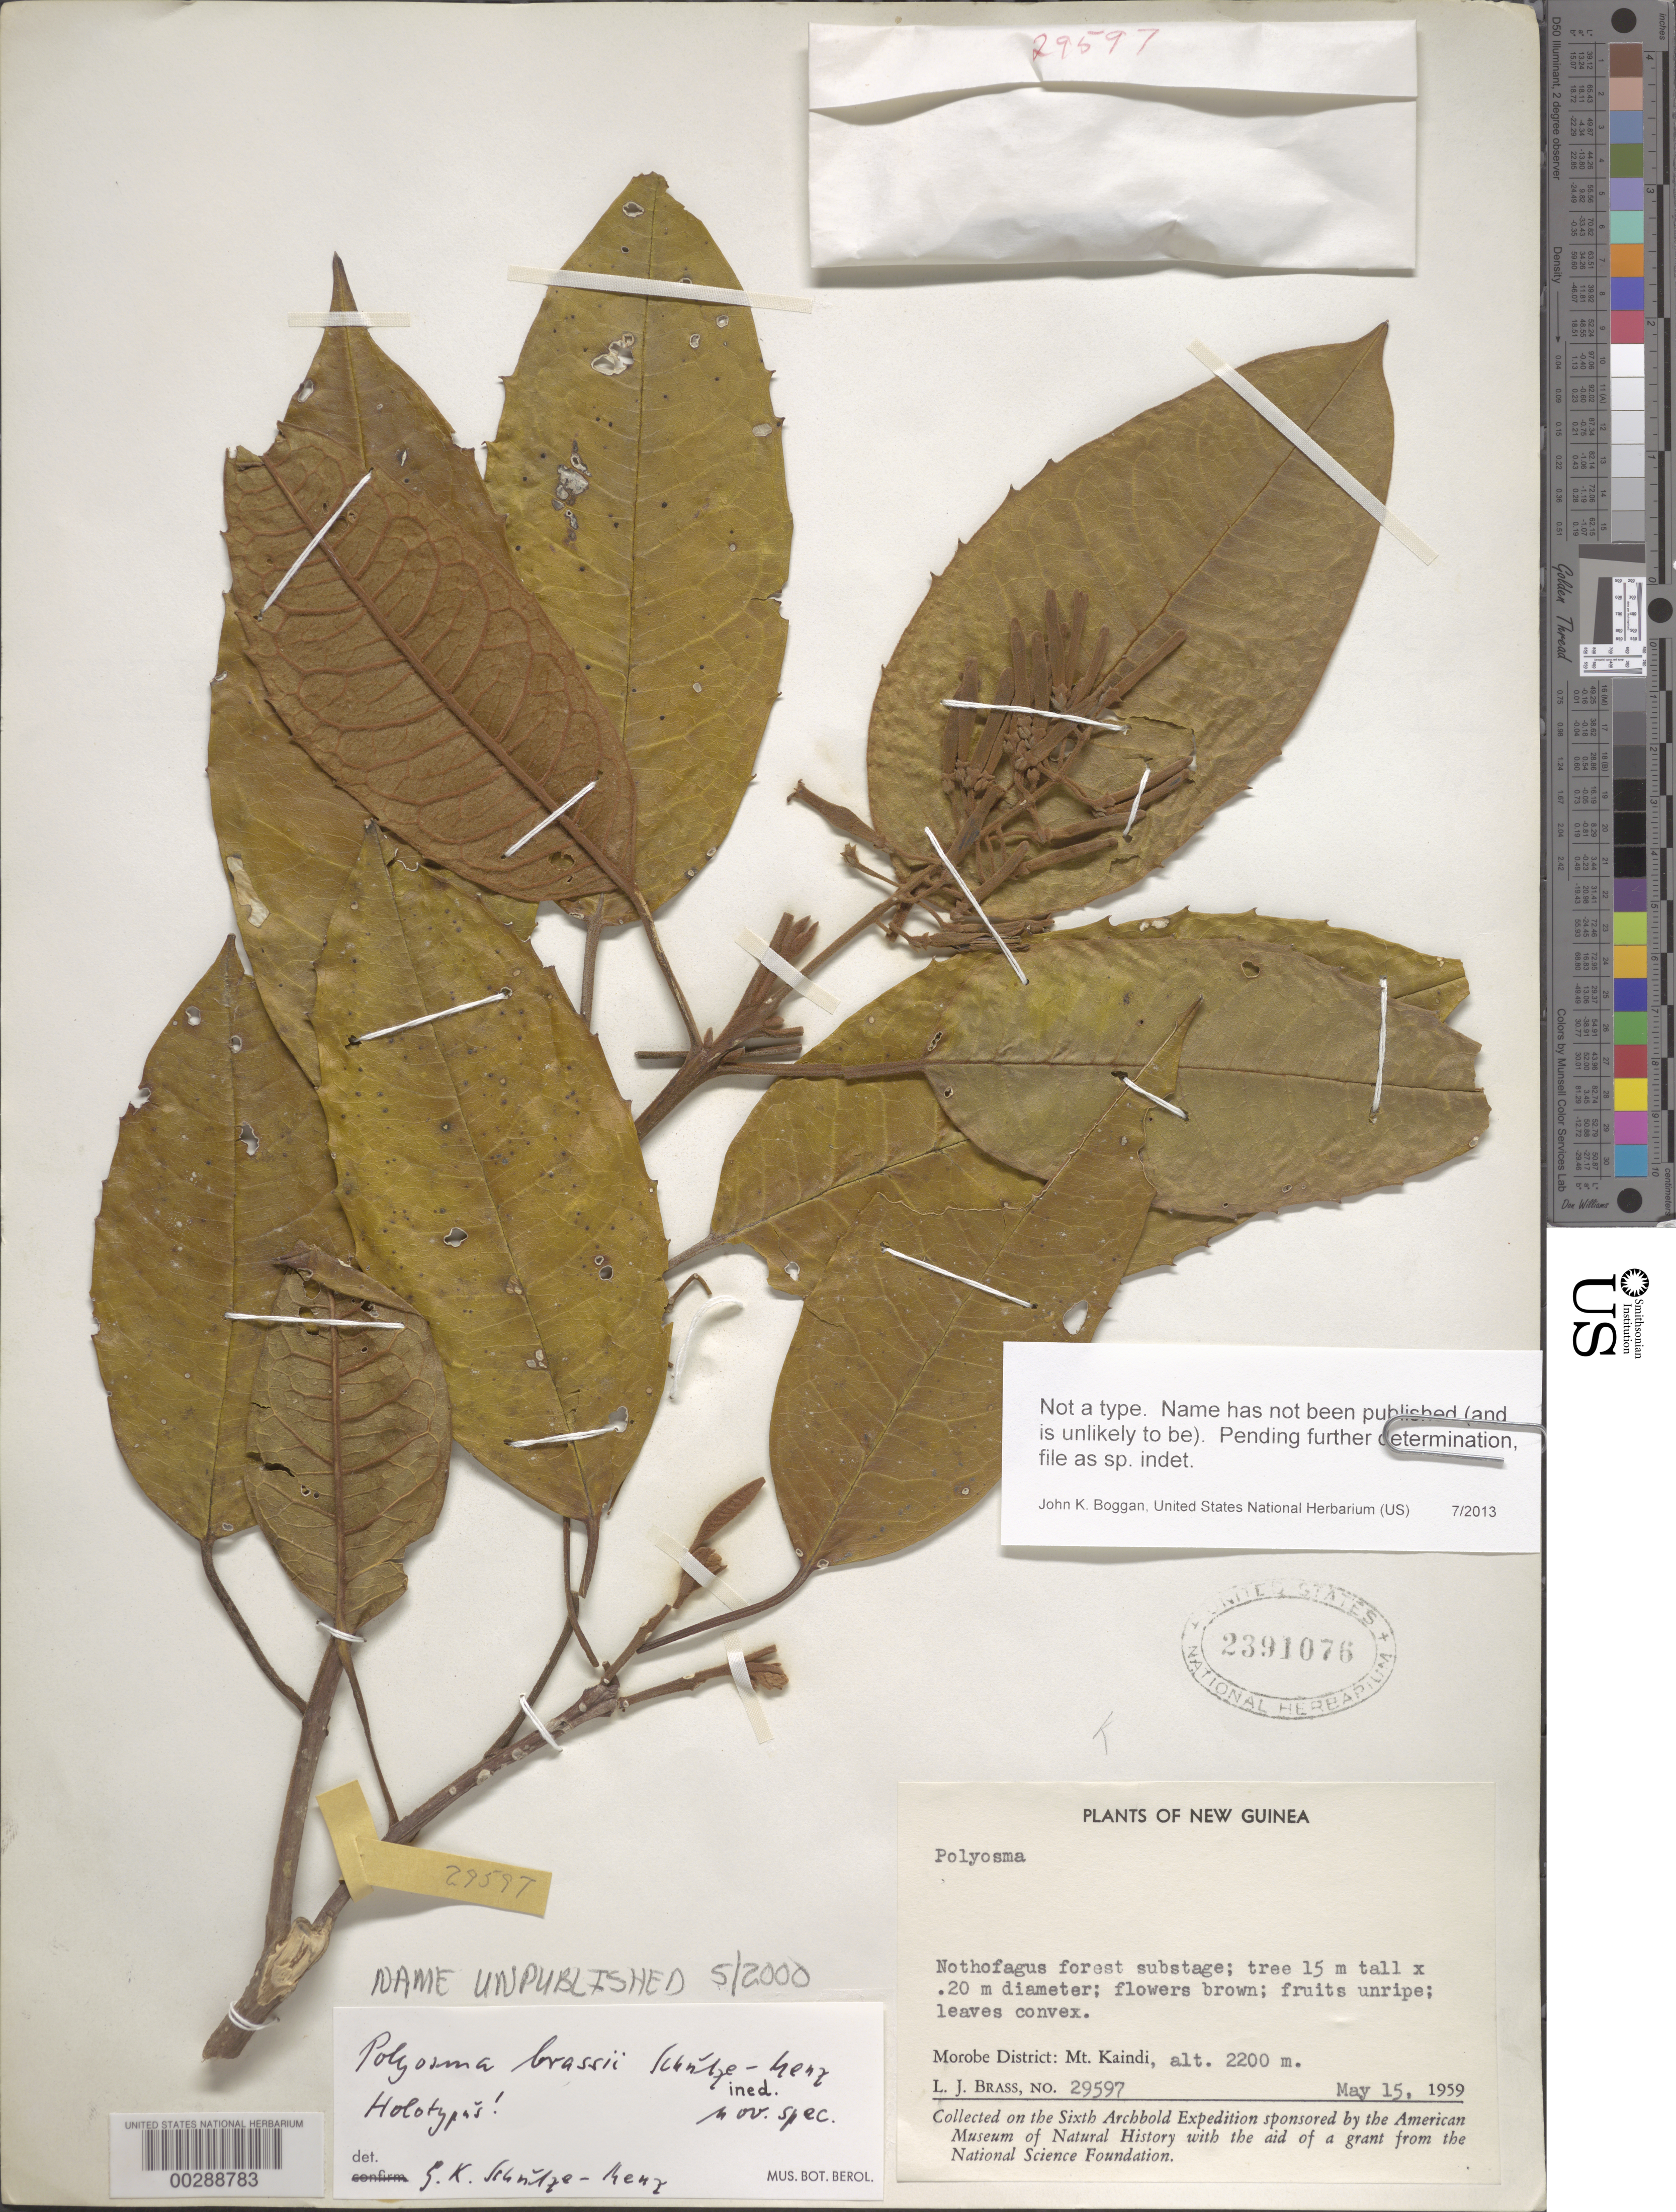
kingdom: Plantae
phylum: Tracheophyta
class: Magnoliopsida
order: Escalloniales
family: Escalloniaceae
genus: Polyosma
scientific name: Polyosma sp.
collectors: L. J. Brass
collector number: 29597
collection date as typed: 15 May 1959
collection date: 1959-05-15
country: Papua New Guinea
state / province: Morobe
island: New Guinea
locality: Mount kaindi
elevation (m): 1800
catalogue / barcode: US 2391076